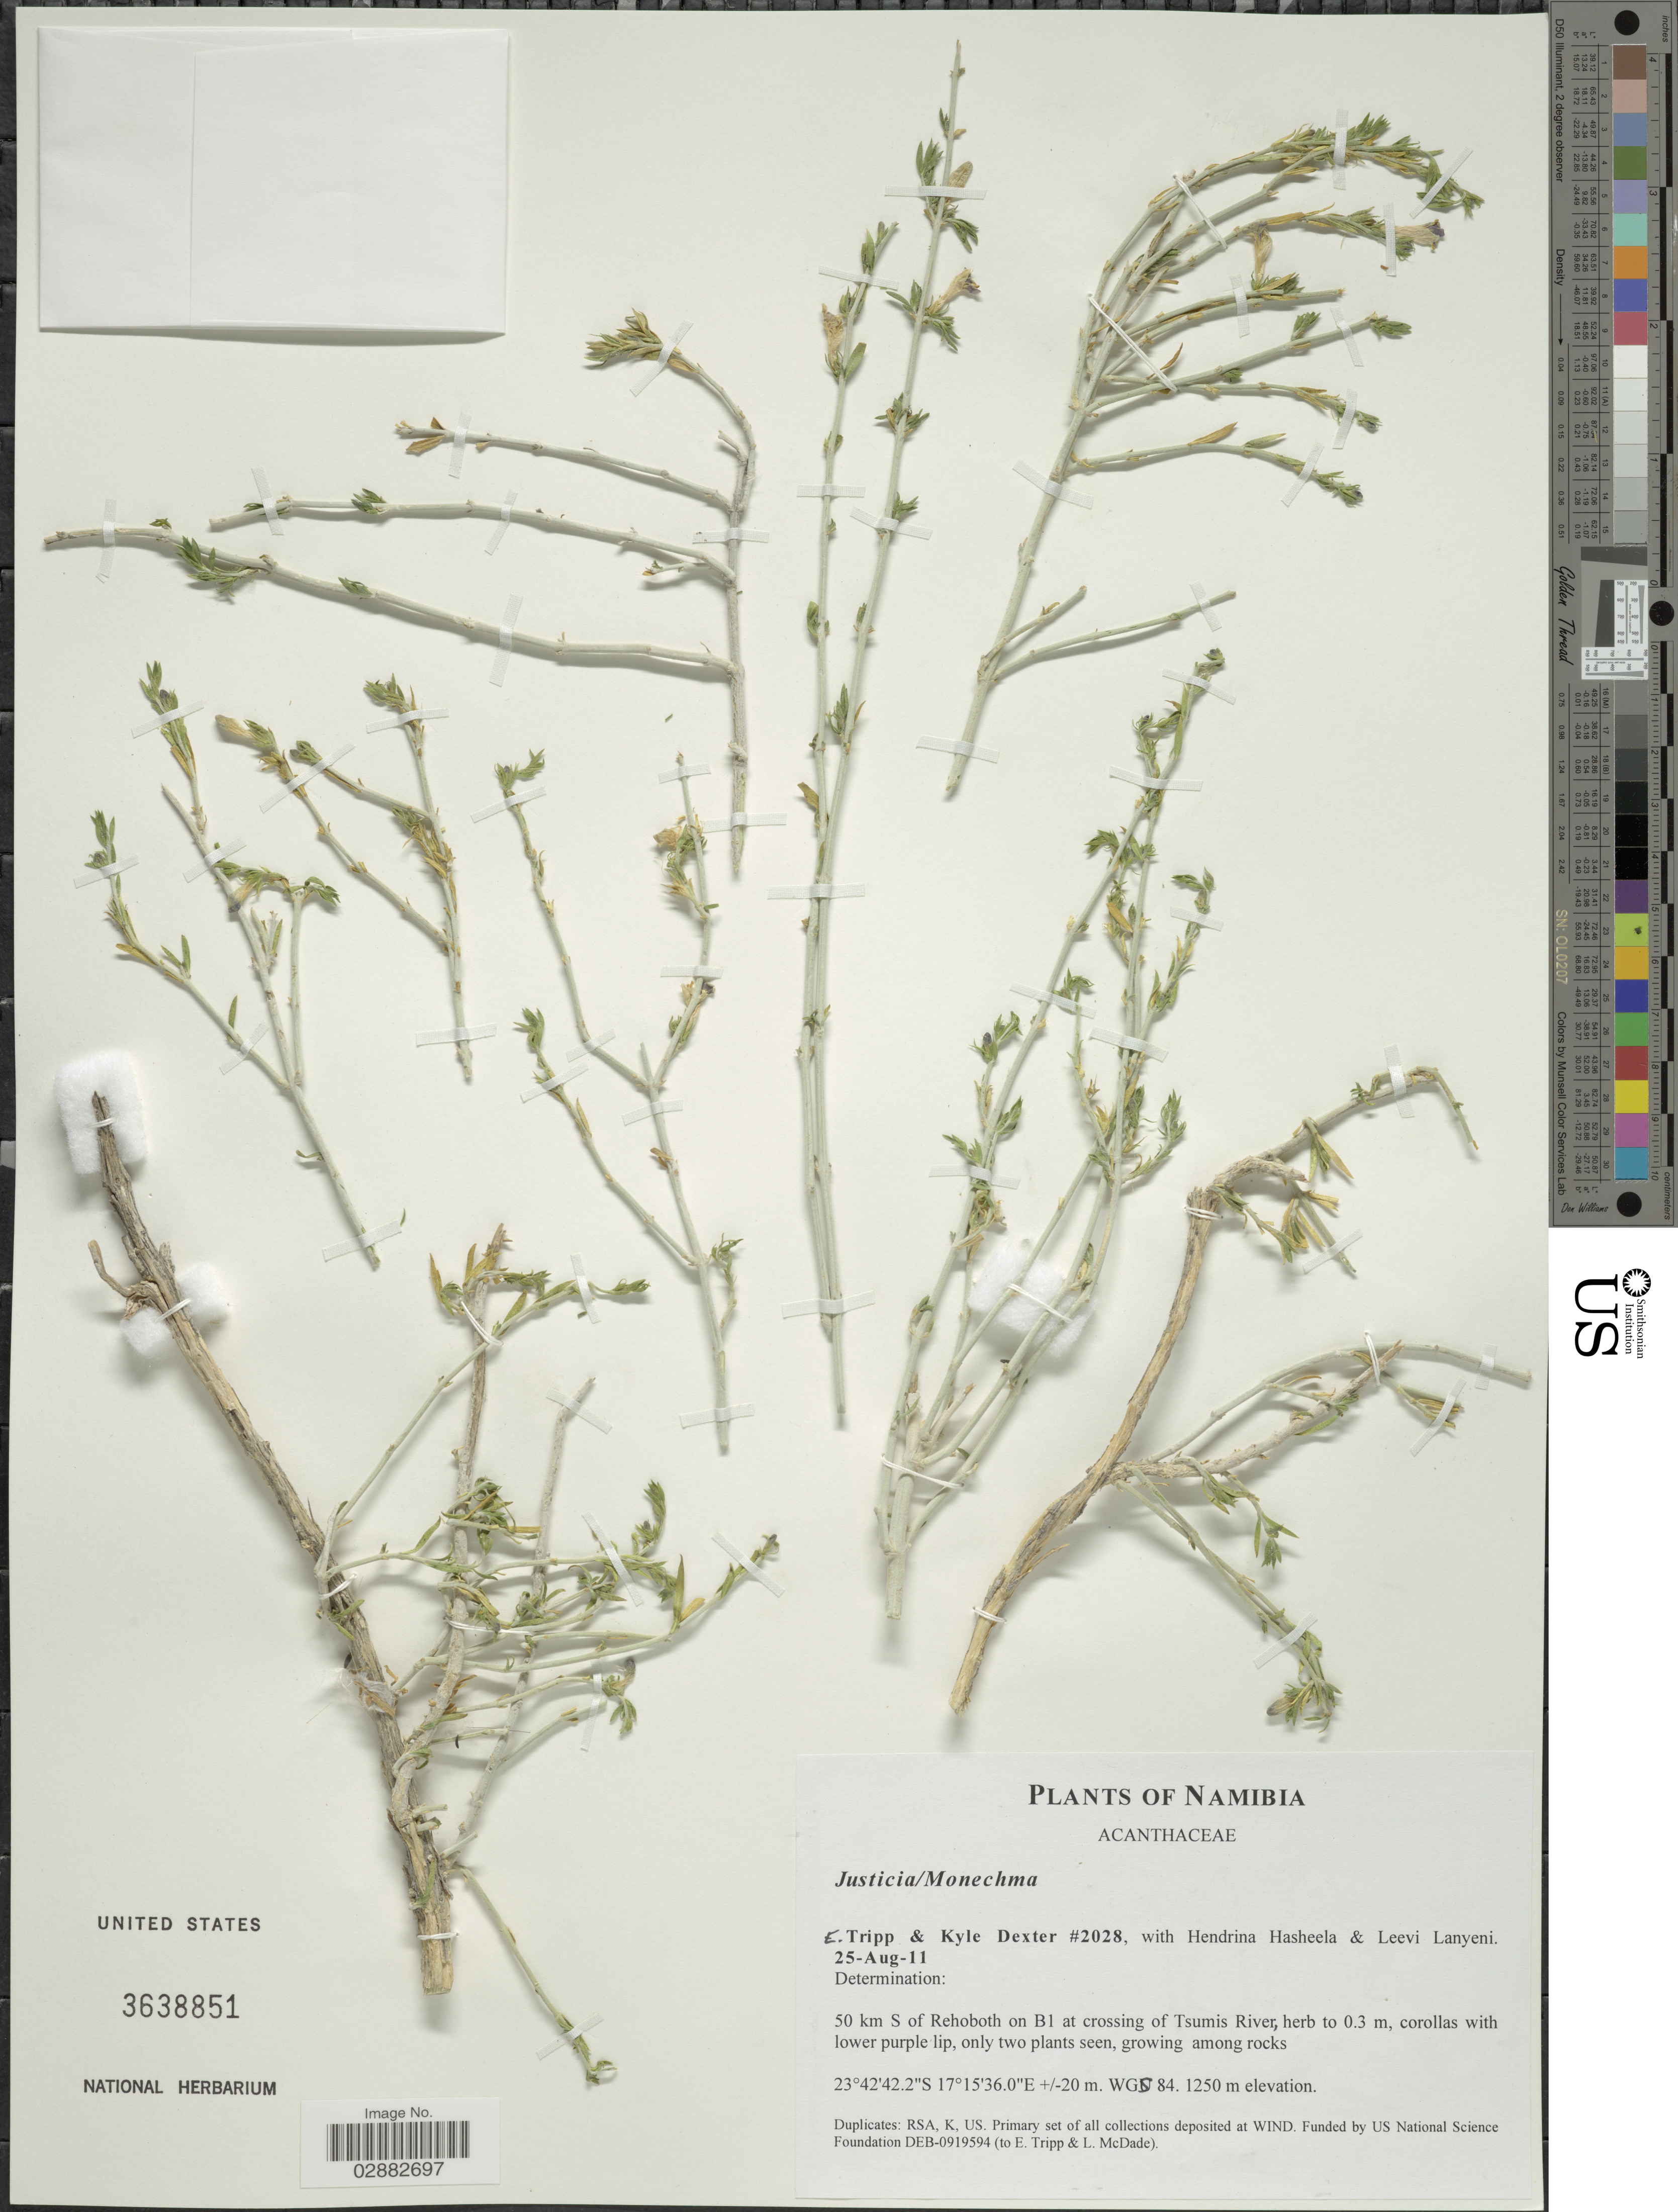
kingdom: Plantae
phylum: Tracheophyta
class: Magnoliopsida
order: Lamiales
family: Acanthaceae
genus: Justicia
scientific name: Justicia sp.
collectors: E. Tripp, K. Dexter, H. Hasheela & L. Lanyeni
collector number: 2028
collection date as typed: Transcribed d/m/y: 25/8/11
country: Namibia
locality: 50 km S of Rehoboth on B1 at crossing of Tsumis River. - ±20 m. WGS 84.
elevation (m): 1250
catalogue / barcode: US 3638851